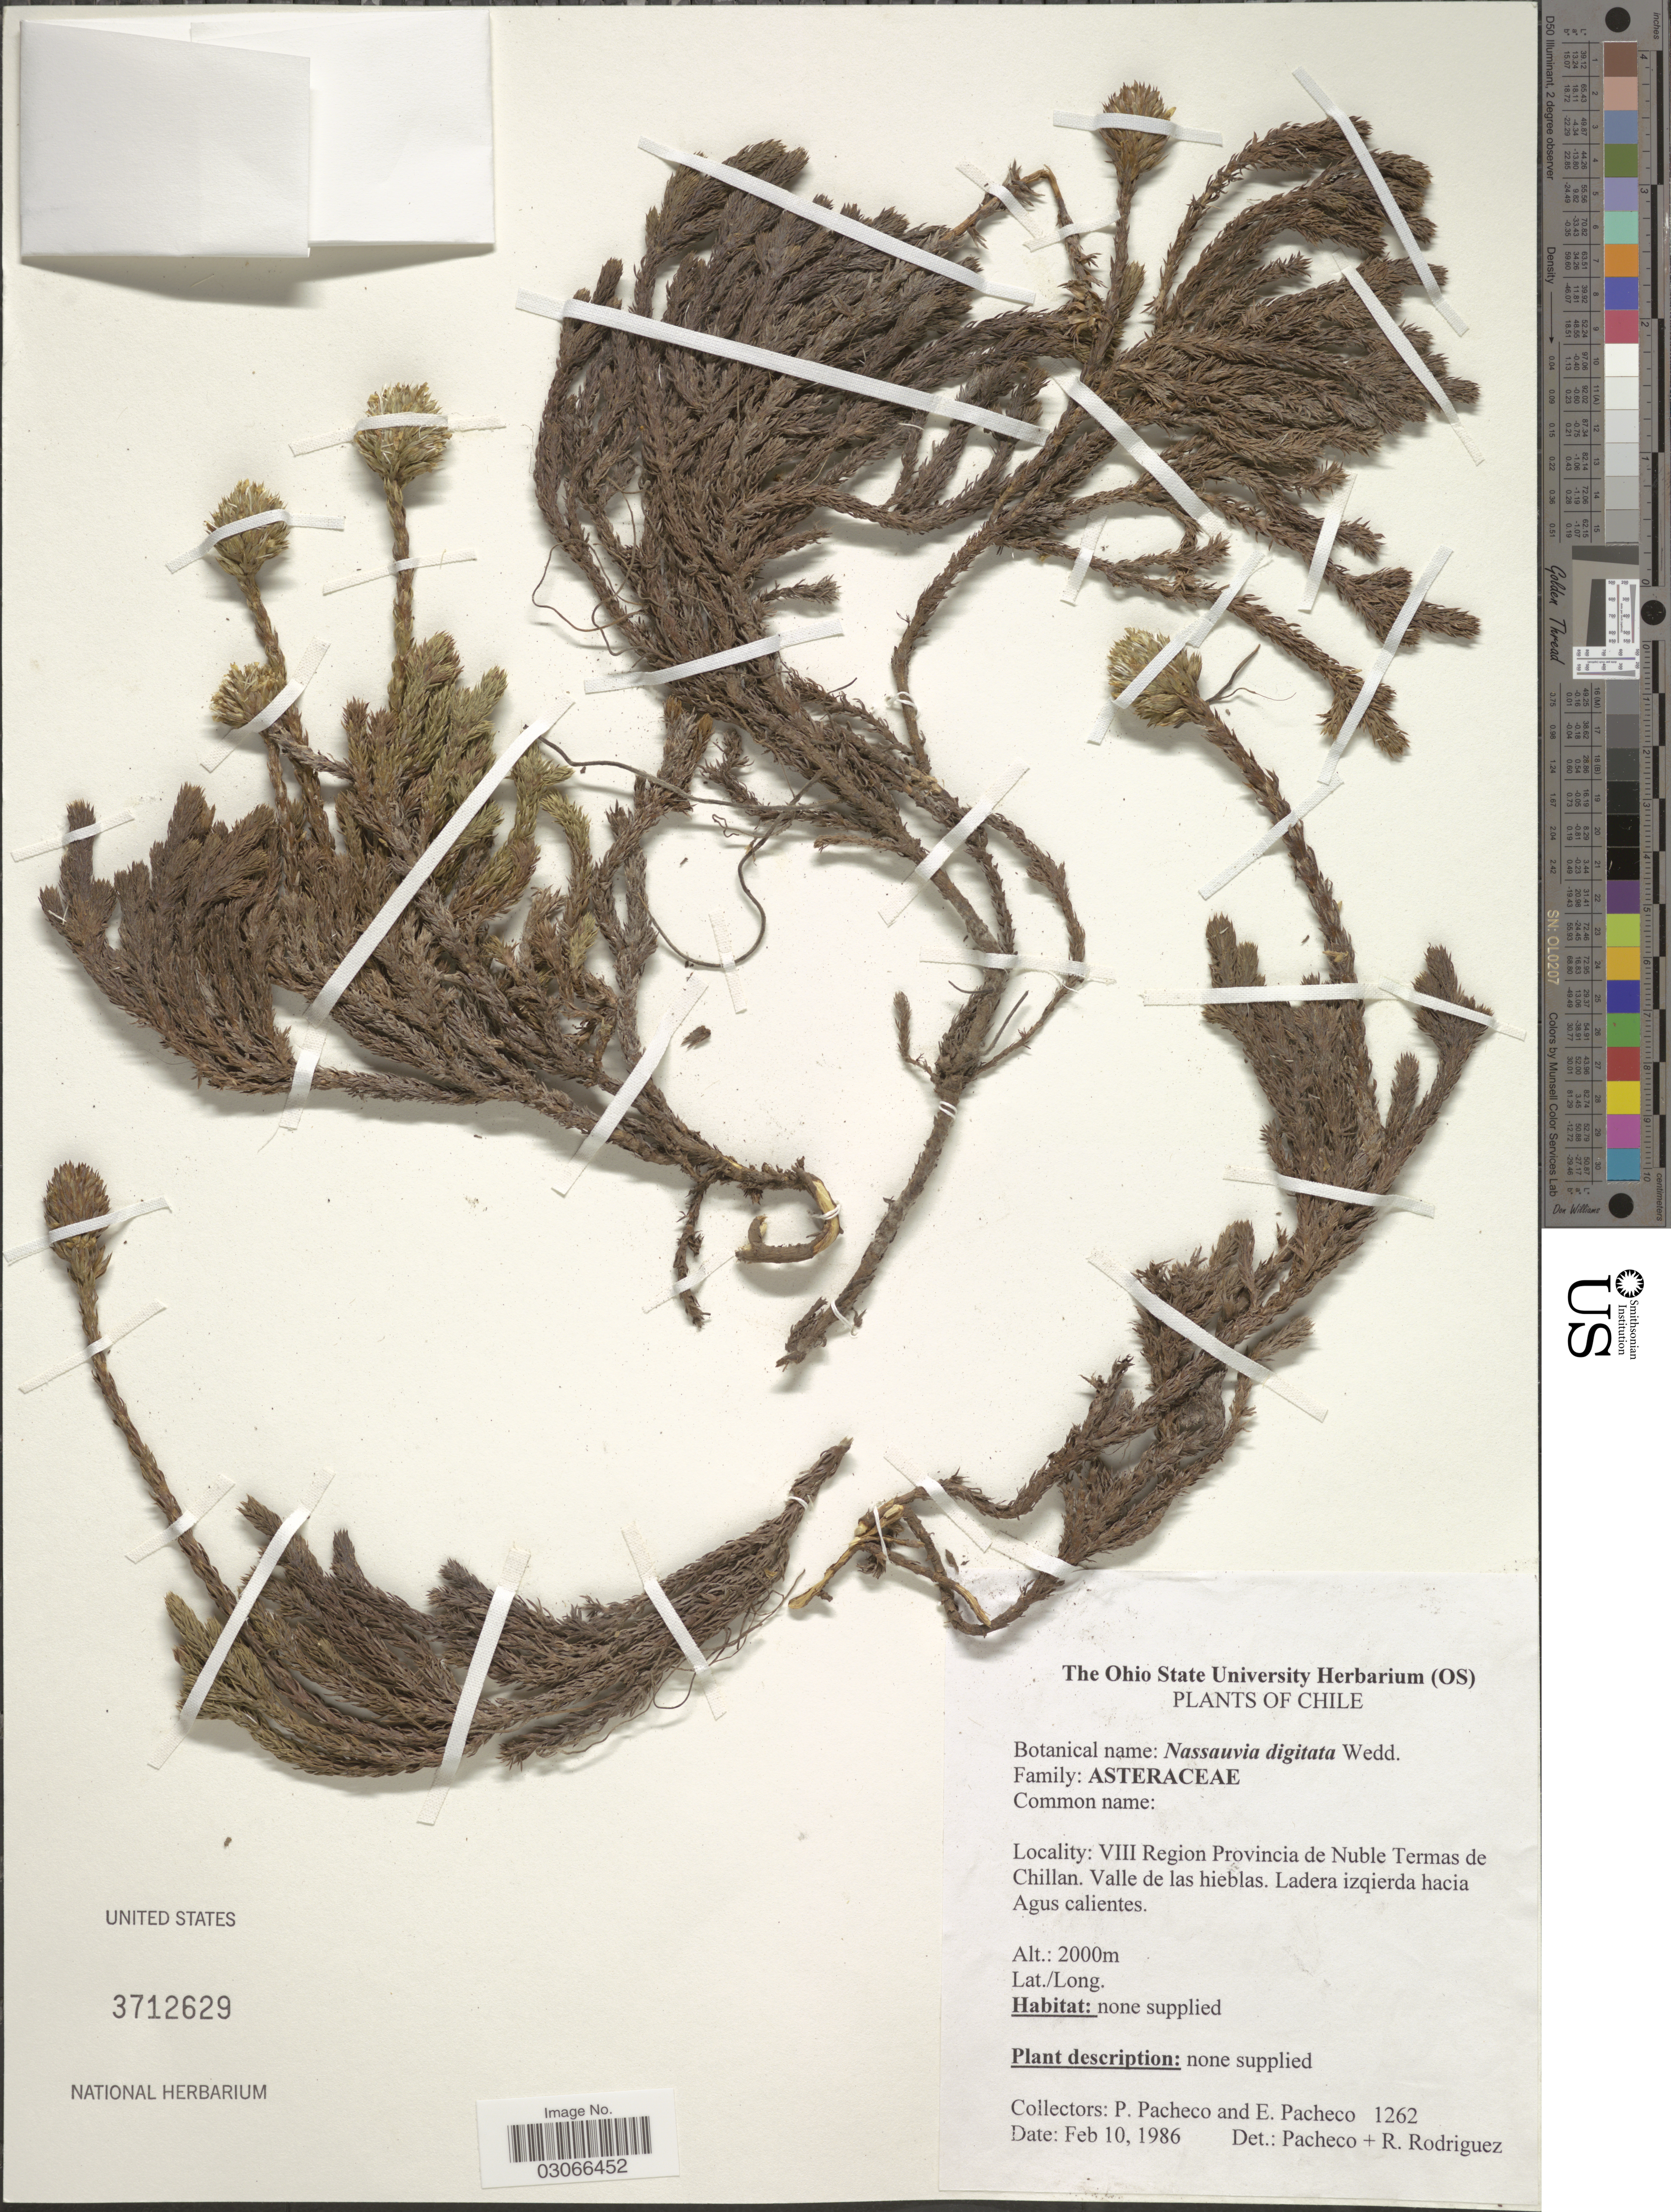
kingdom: Plantae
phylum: Tracheophyta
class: Magnoliopsida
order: Asterales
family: Asteraceae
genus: Nassauvia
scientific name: Nassauvia digitata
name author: Wedd.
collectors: P. Pacheco & E. Pacheco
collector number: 1262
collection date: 1986-02-10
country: Chile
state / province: Bio-Bío (VIII)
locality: VIII Region Provincia de Nuble Termas de Chillan, Valle de las hieblas. Ladera izqierda hacia Agus calientes.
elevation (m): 2000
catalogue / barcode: US 3712629